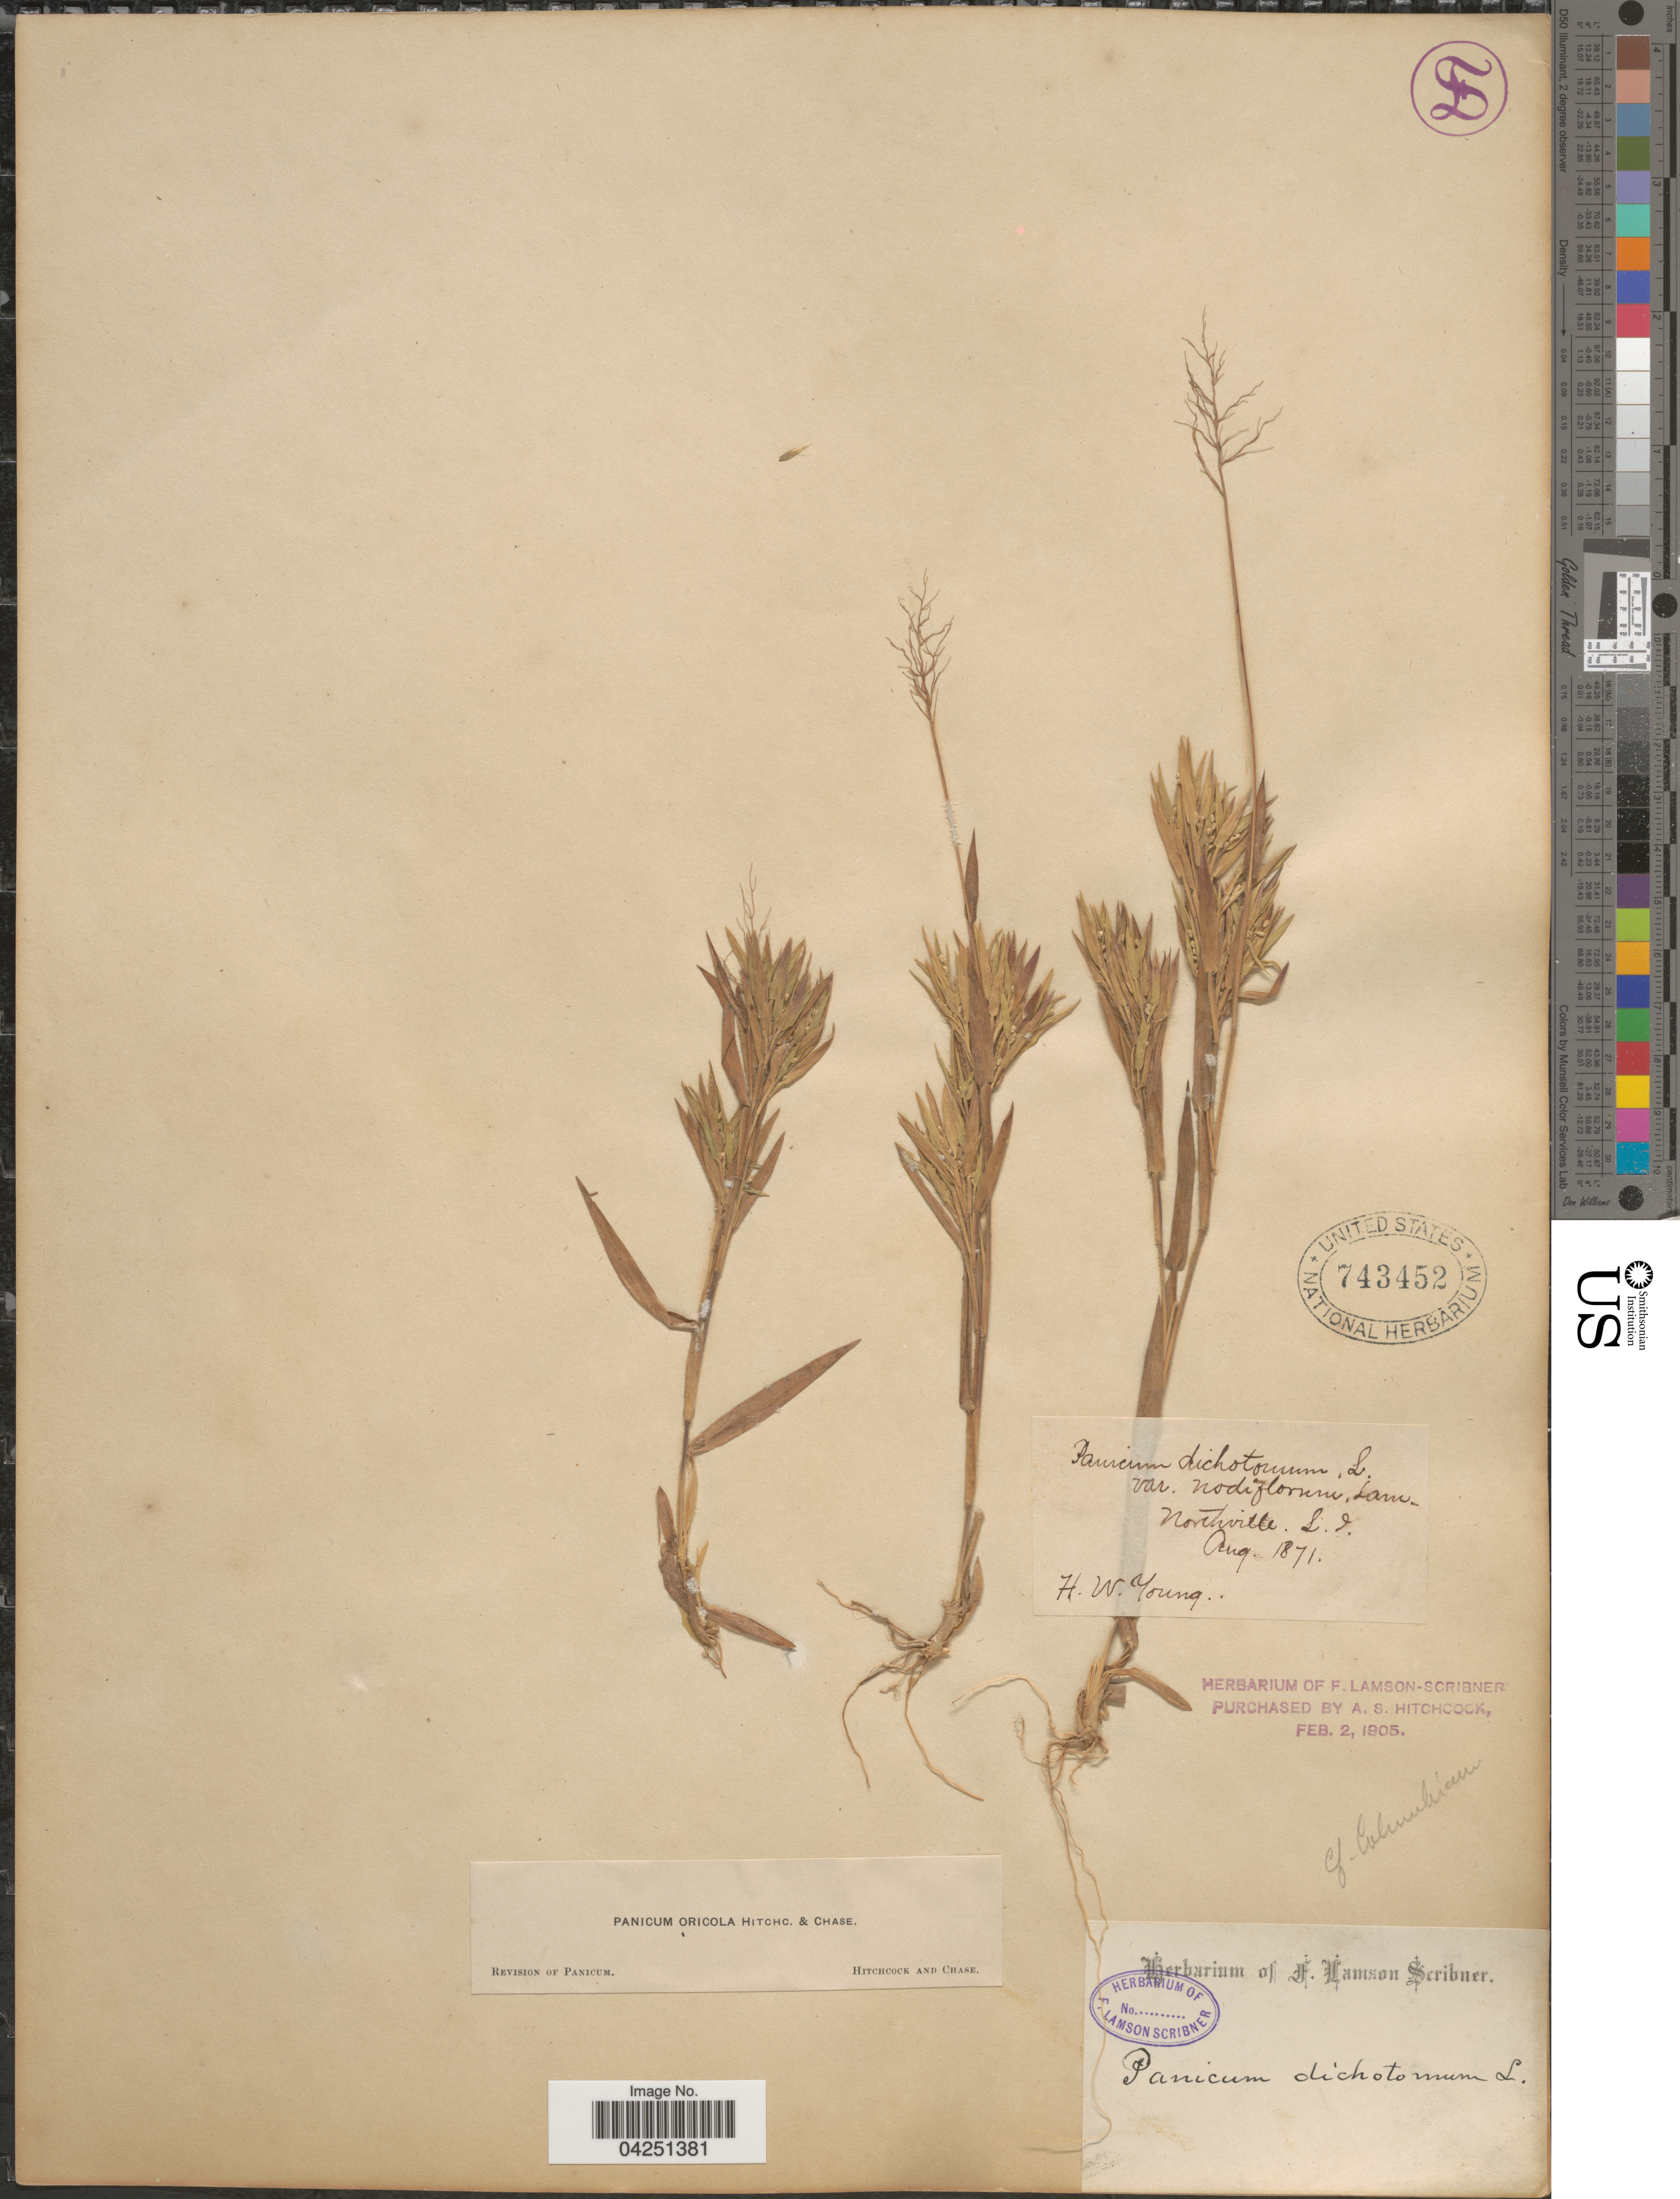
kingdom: Plantae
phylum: Tracheophyta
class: Liliopsida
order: Poales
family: Poaceae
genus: Dichanthelium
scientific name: Dichanthelium acuminatum var. acuminatum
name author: (Sw.) Gould & C.A. Clark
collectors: H. W. Young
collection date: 1871-08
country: United States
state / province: New York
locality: Northville, L.I.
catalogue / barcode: US 743452